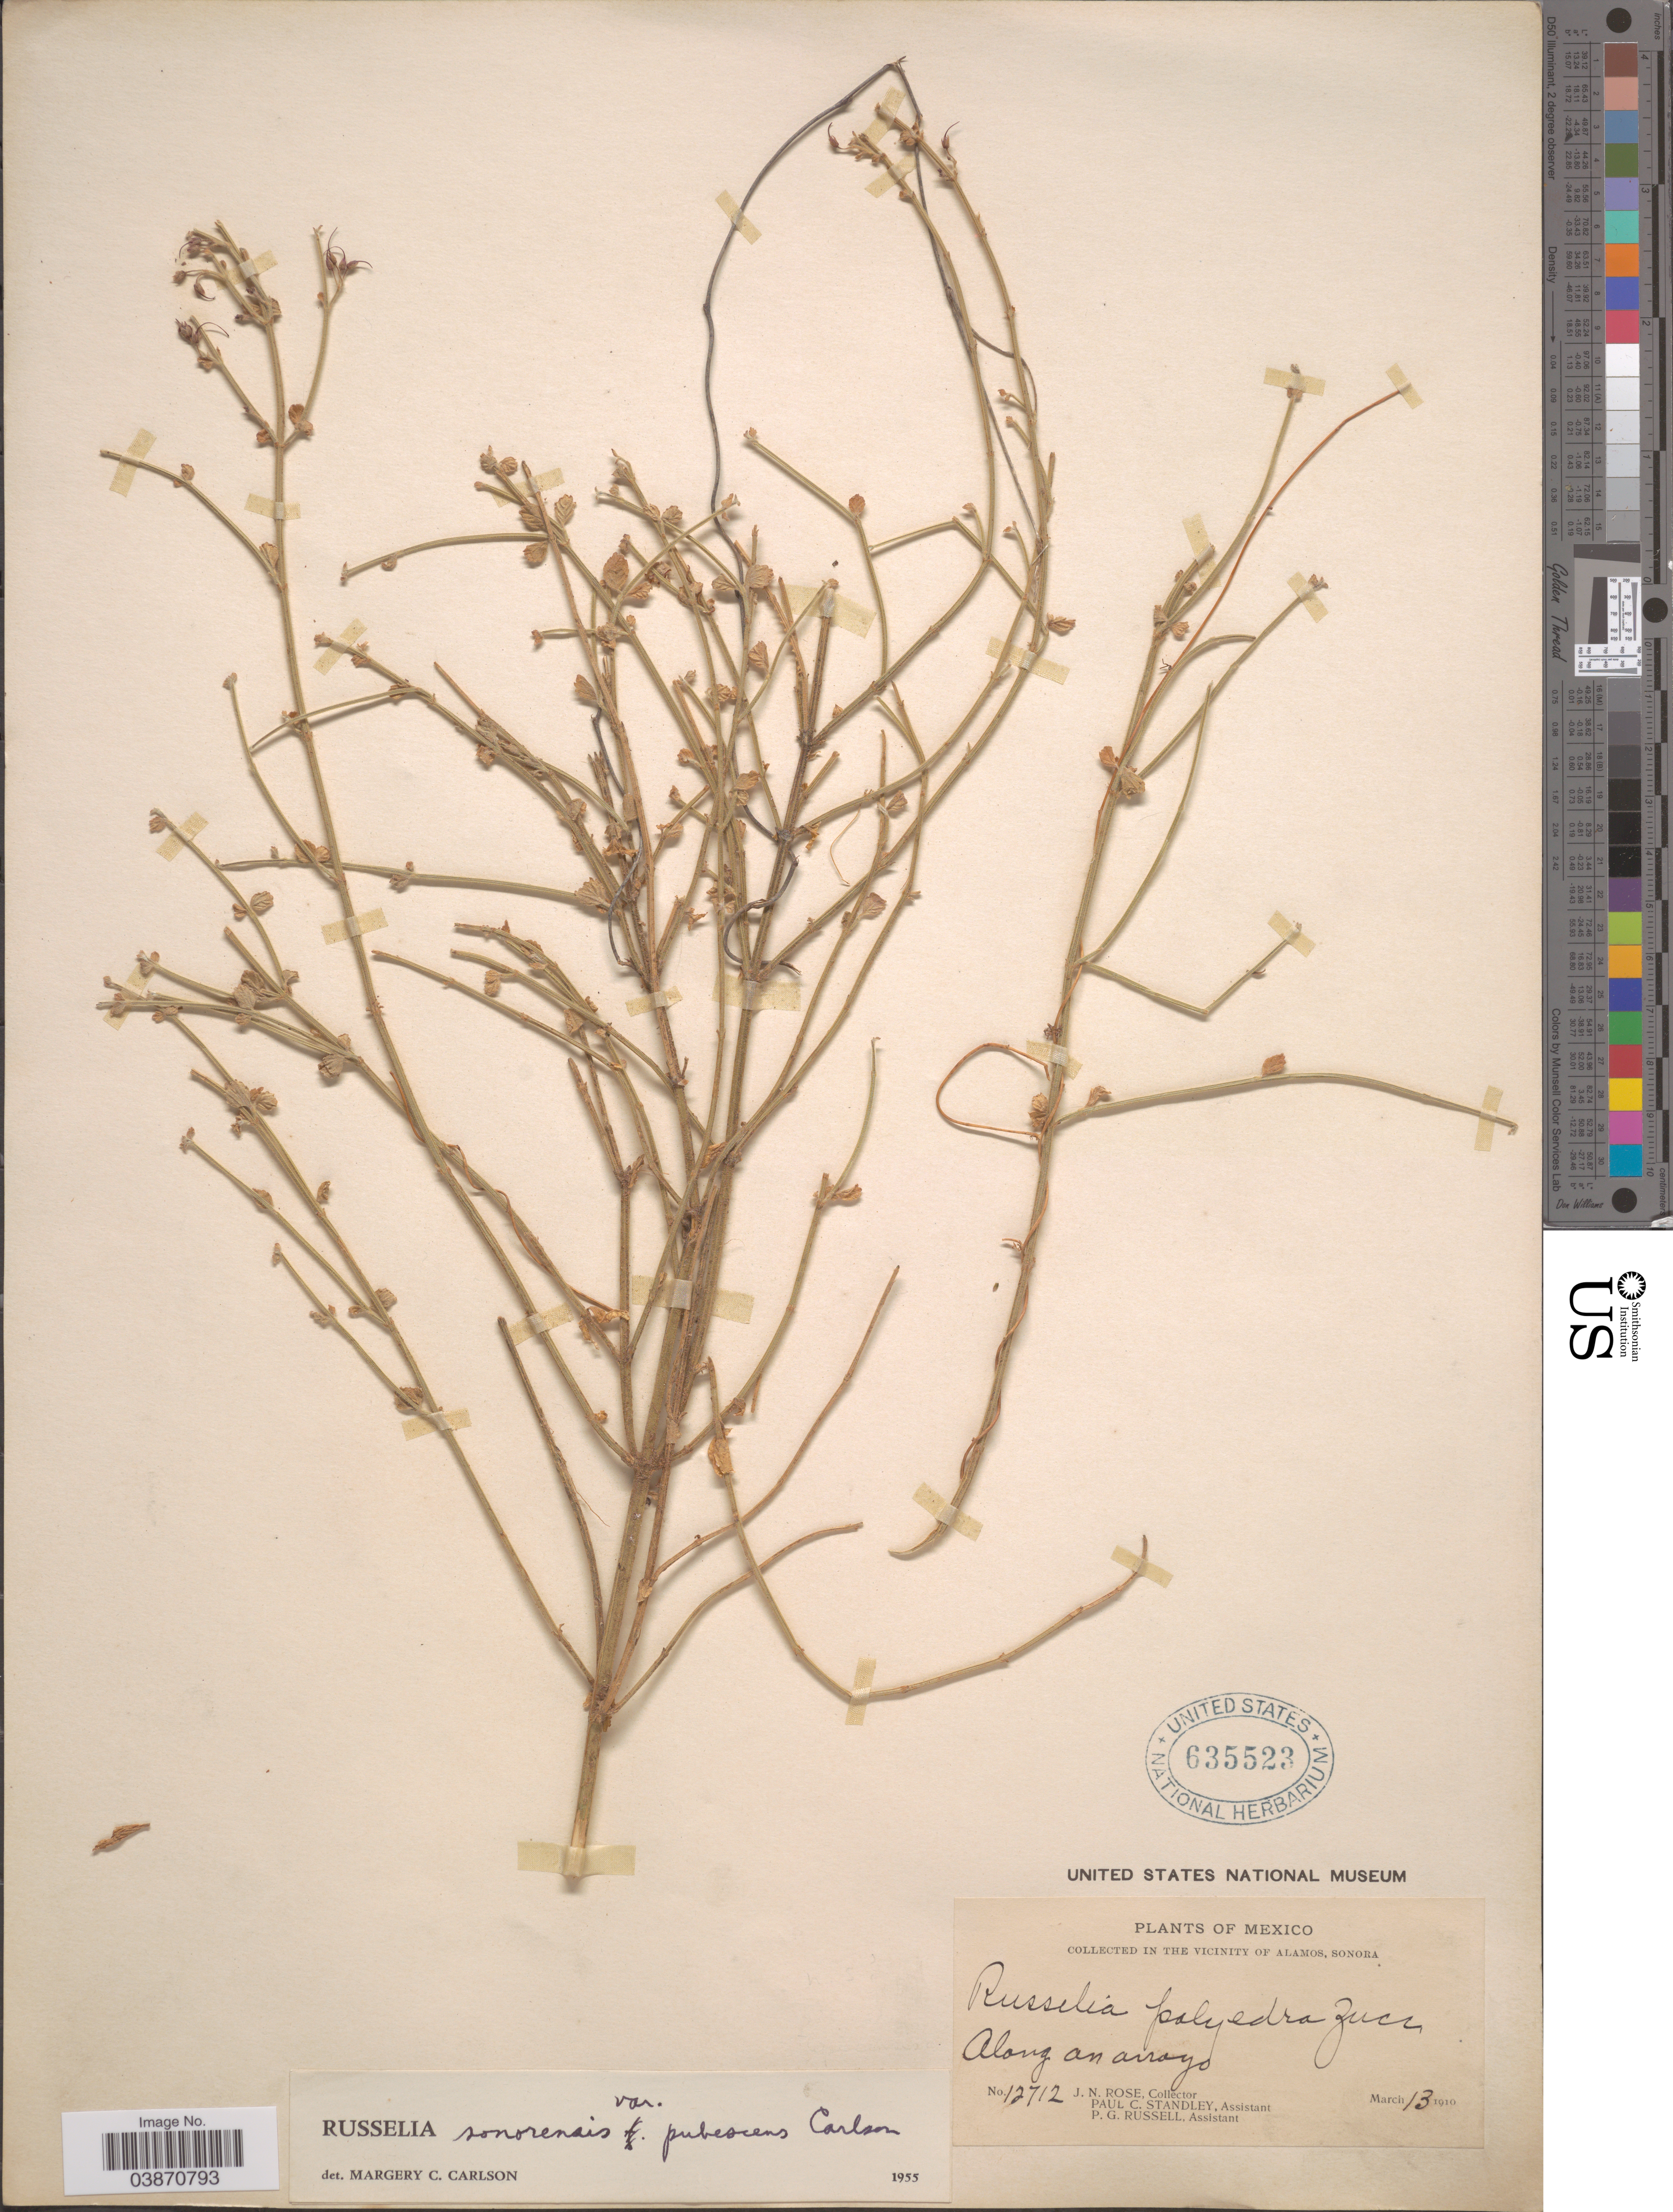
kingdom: Plantae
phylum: Tracheophyta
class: Magnoliopsida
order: Lamiales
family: Plantaginaceae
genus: Russelia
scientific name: Russelia sonorensis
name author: Carlson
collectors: J. N. Rose, P. C. Standley & P. G. Russell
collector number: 12712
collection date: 1910-03-13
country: Mexico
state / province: Sonora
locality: In the vicinity of Alamos. Along an arroyo.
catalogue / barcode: US 635523